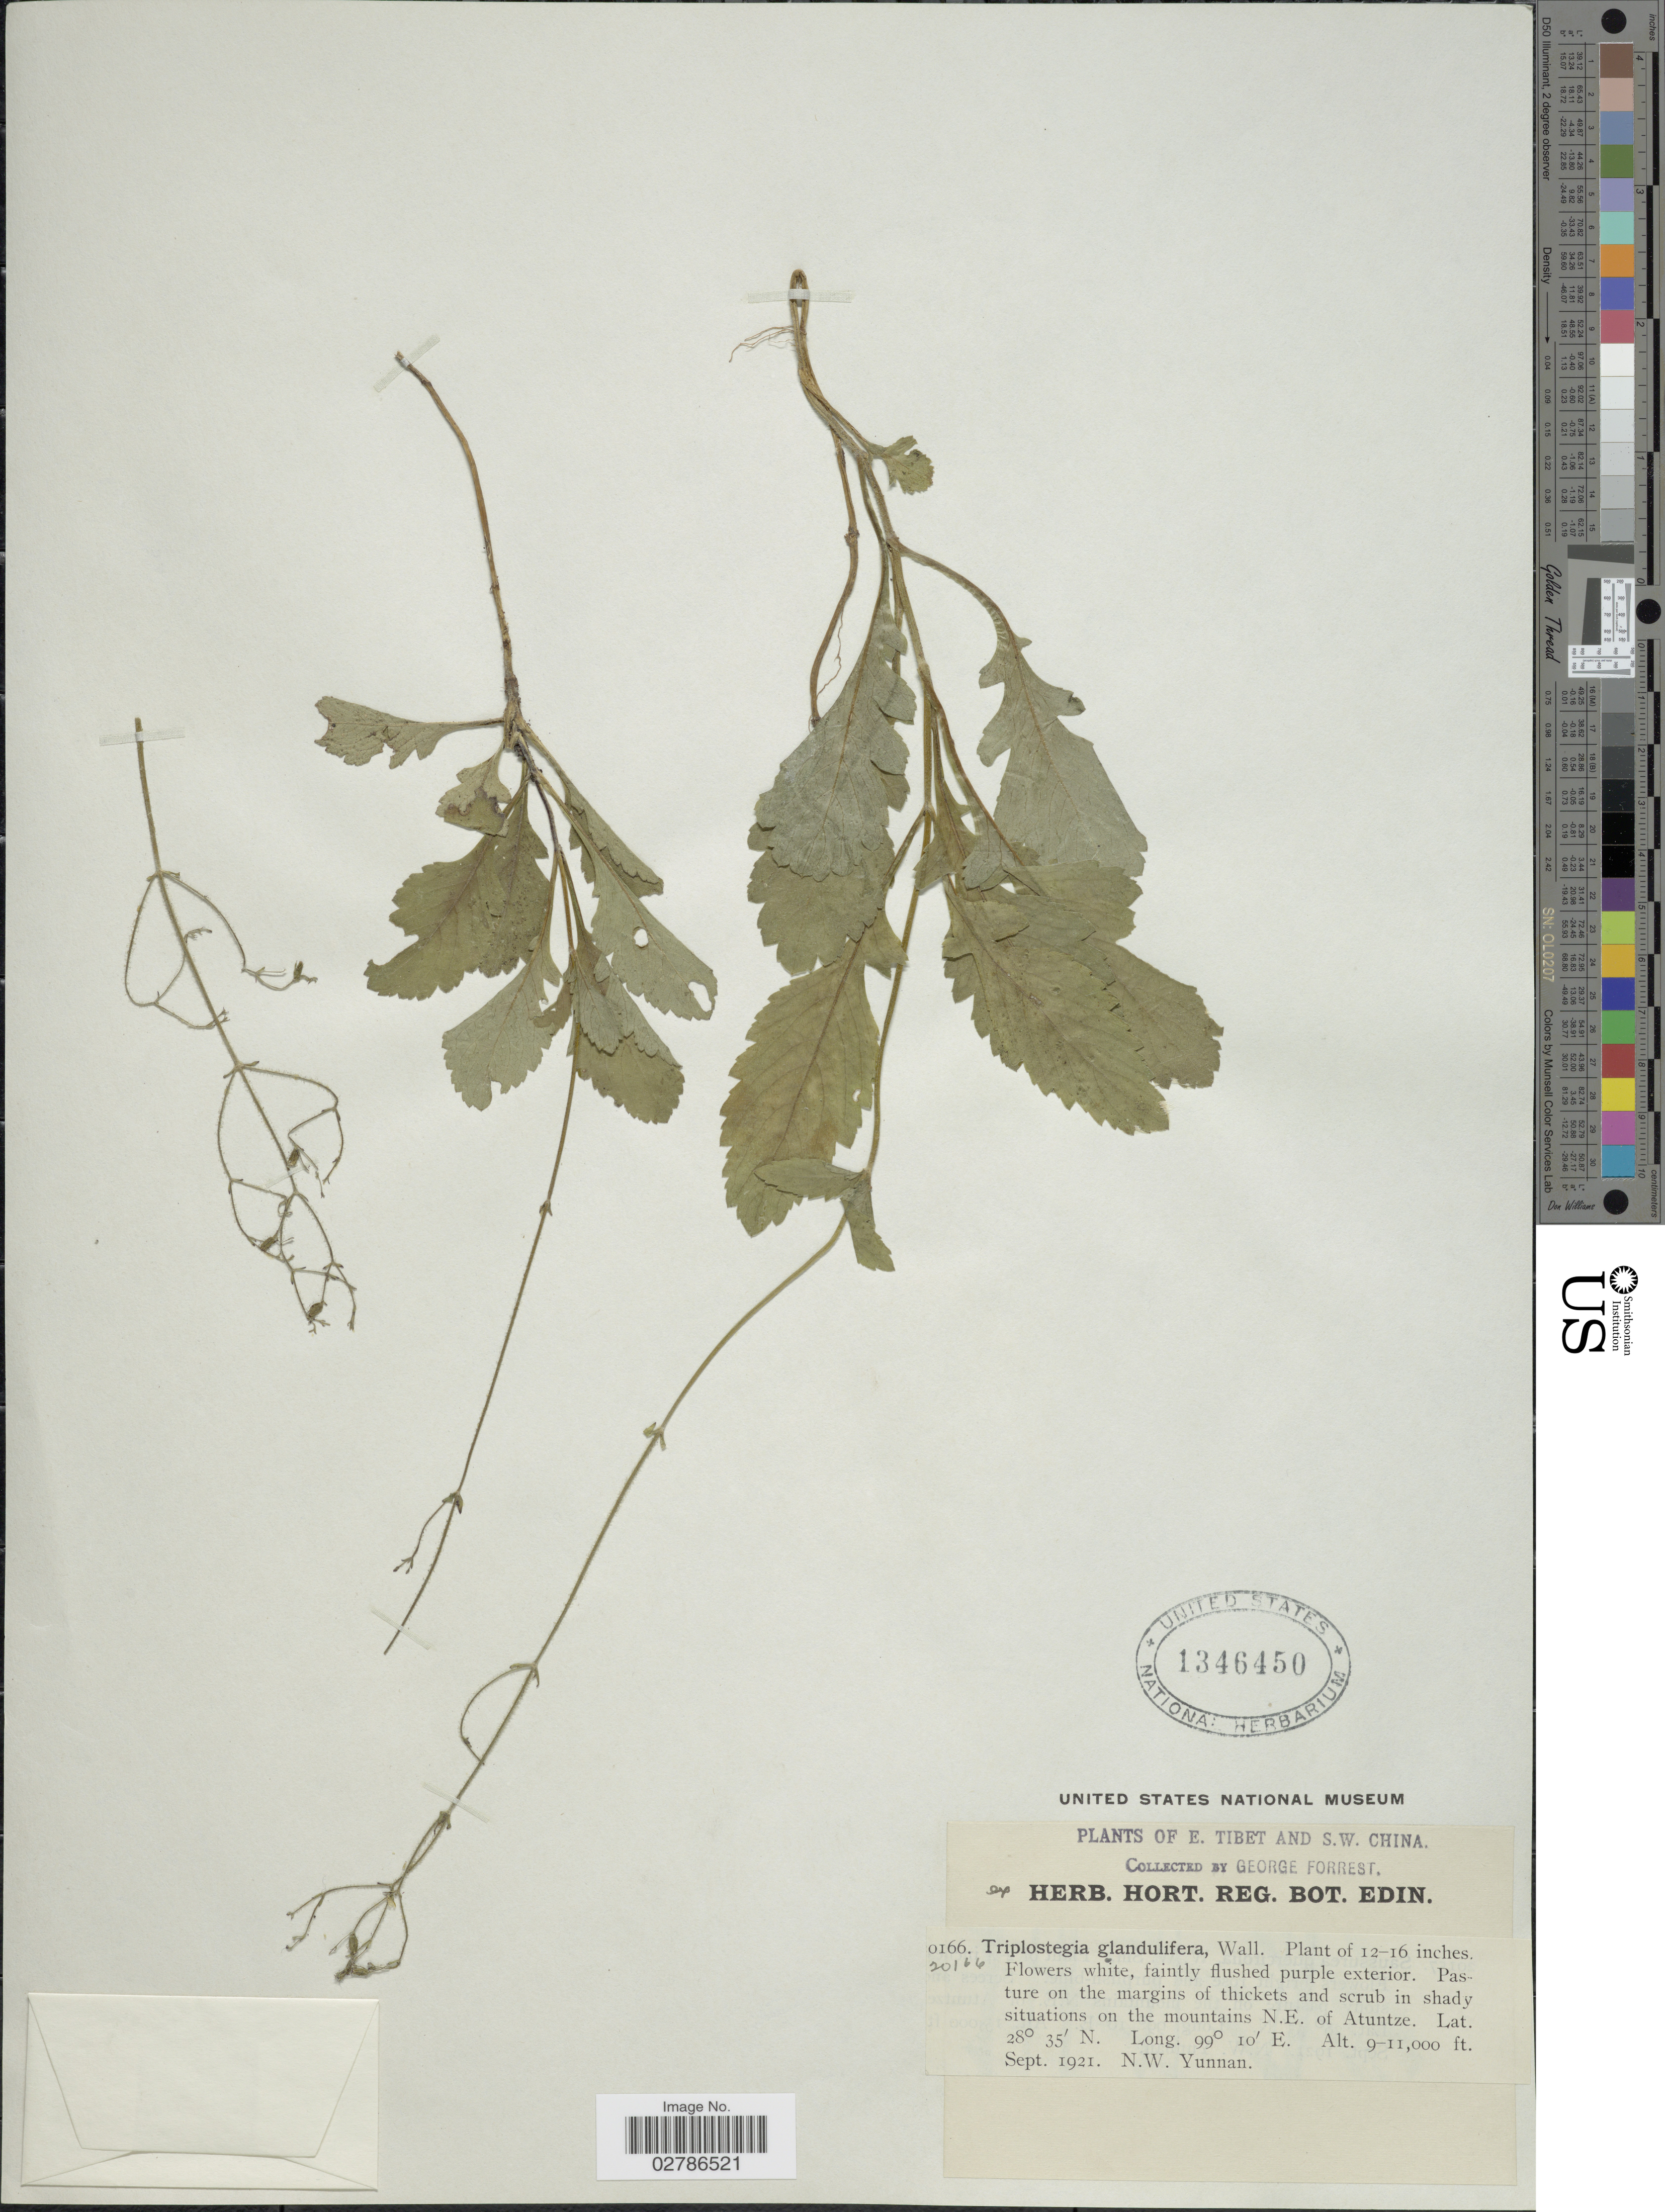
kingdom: Plantae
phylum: Tracheophyta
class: Magnoliopsida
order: Dipsacales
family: Caprifoliaceae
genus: Triplostegia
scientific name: Triplostegia glandulifera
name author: Wall. ex DC.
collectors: G. Forrest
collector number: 20166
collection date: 1921-09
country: China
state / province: Yunnan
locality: E. Tibet and S.W. China. Pasture on the margins of thickets and scrub in shady situations on the mountains N.E. of Atuntze, N.W. Yunnan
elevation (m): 2743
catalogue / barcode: US 1346450